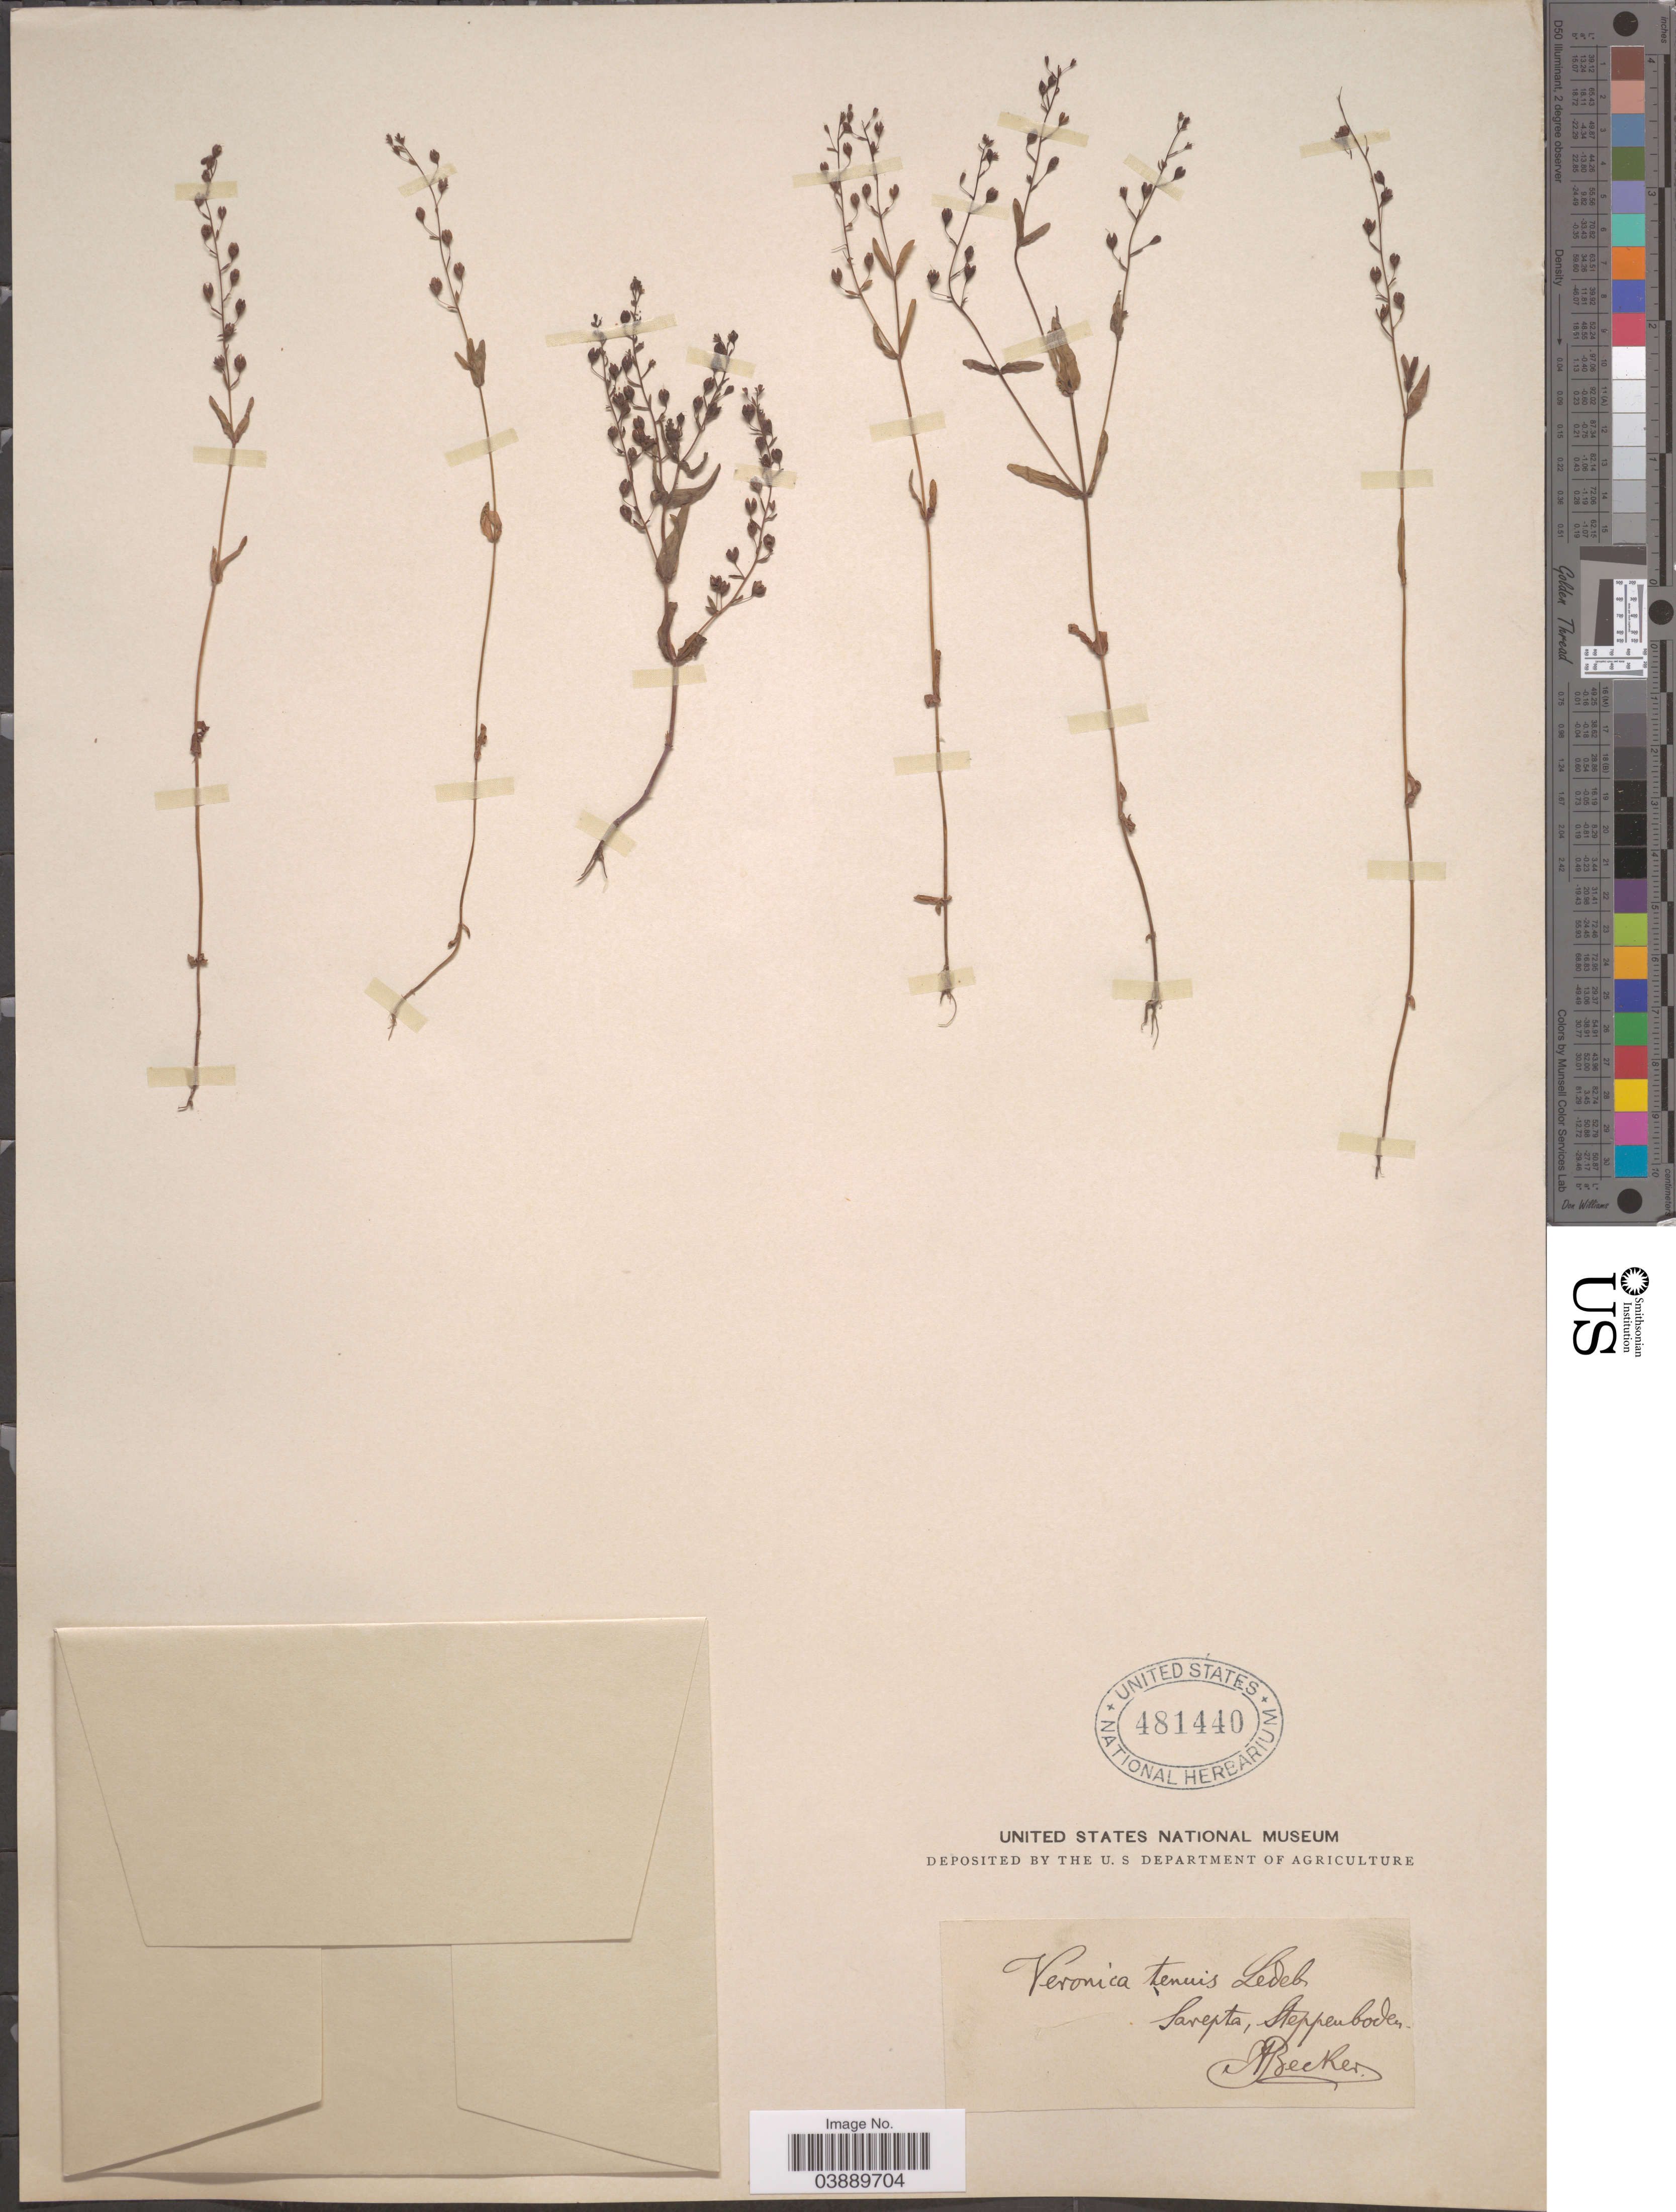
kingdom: Plantae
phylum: Tracheophyta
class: Magnoliopsida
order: Lamiales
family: Plantaginaceae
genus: Veronica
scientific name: Veronica tenuis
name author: Ledeb.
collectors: A. Becker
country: Russian Federation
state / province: Volgograd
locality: Sarepta, Steppenboden.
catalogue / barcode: US 481440